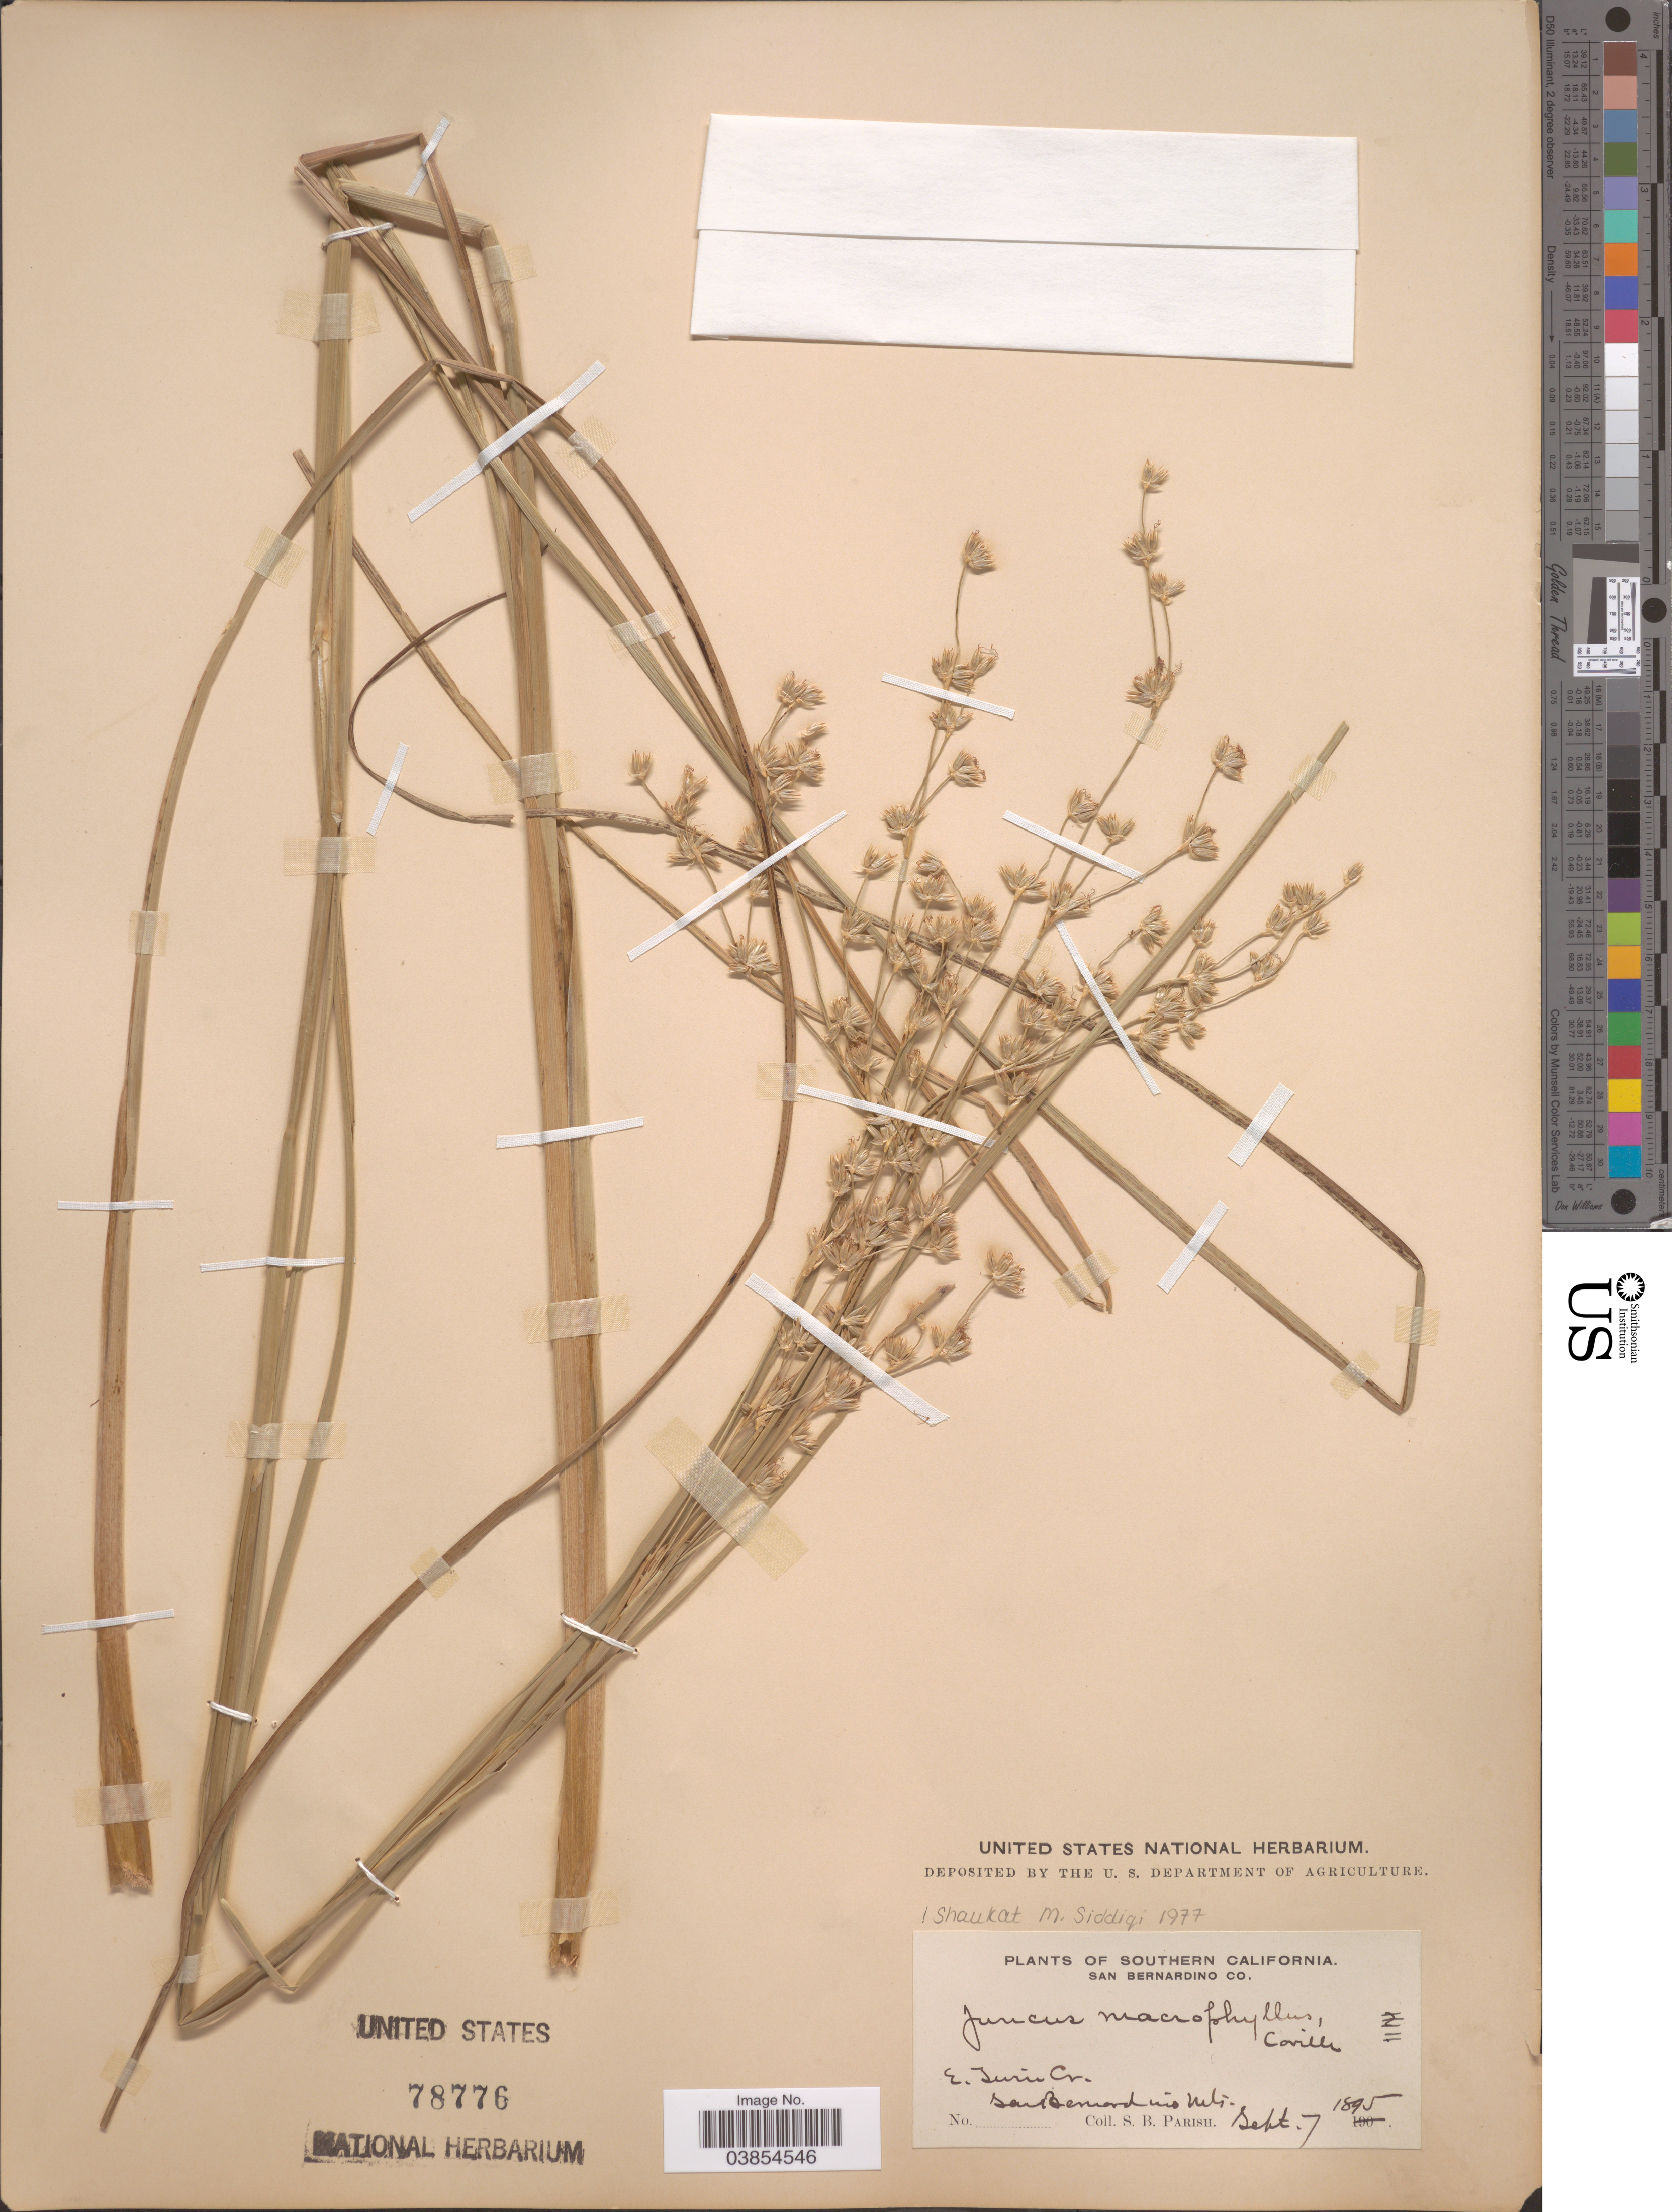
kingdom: Plantae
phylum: Tracheophyta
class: Liliopsida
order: Poales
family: Juncaceae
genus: Juncus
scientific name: Juncus macrophyllus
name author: Coville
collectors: S. B. Parish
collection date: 1895-09-07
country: United States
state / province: California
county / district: San Bernardino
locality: Southern California. San Bernardino Co. E. Turie Cr. San Bernardino Mts.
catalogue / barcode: US 78776